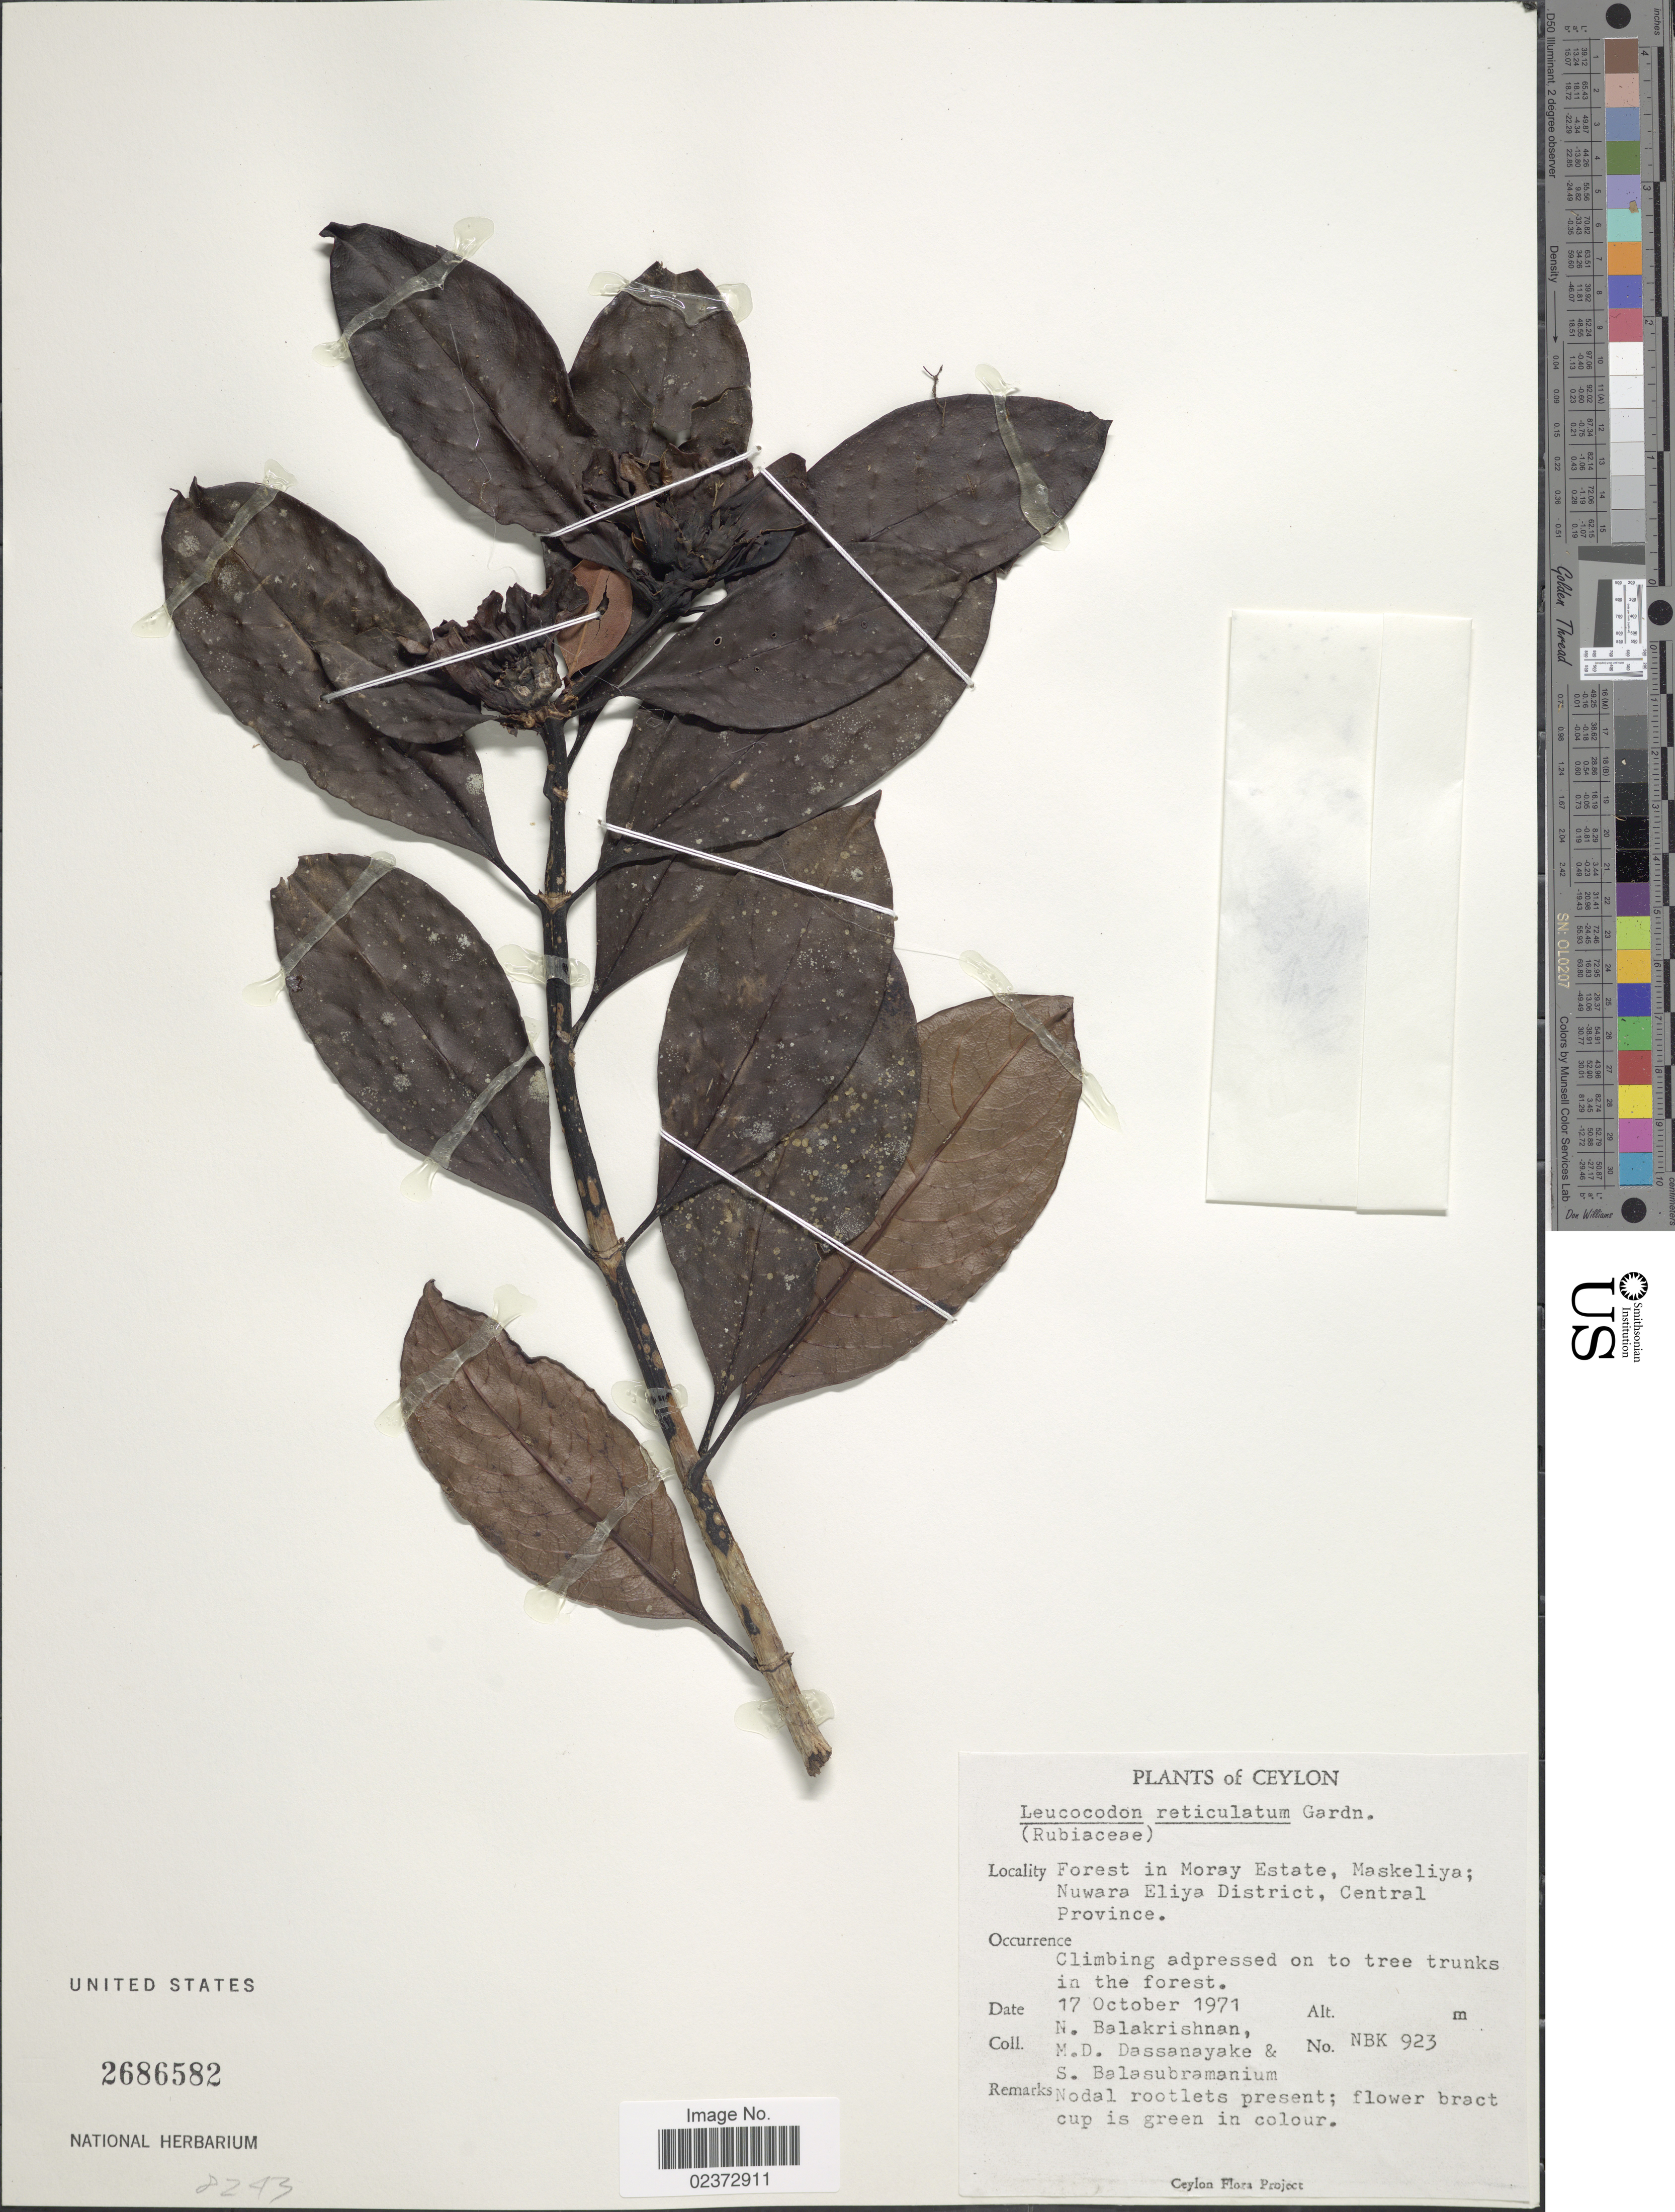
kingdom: Plantae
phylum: Tracheophyta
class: Magnoliopsida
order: Gentianales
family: Rubiaceae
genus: Leucocodon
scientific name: Leucocodon reticulatum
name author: Gardner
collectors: N. Balakrishnan, M. D. Dassanayake & S. Balasubramanium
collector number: NBK 923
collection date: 1971-10-17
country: Sri Lanka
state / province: Central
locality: Ceylon, Forest in Moray Estate, Maskeliya; Nuwara Eliya District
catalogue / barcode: US 2686582